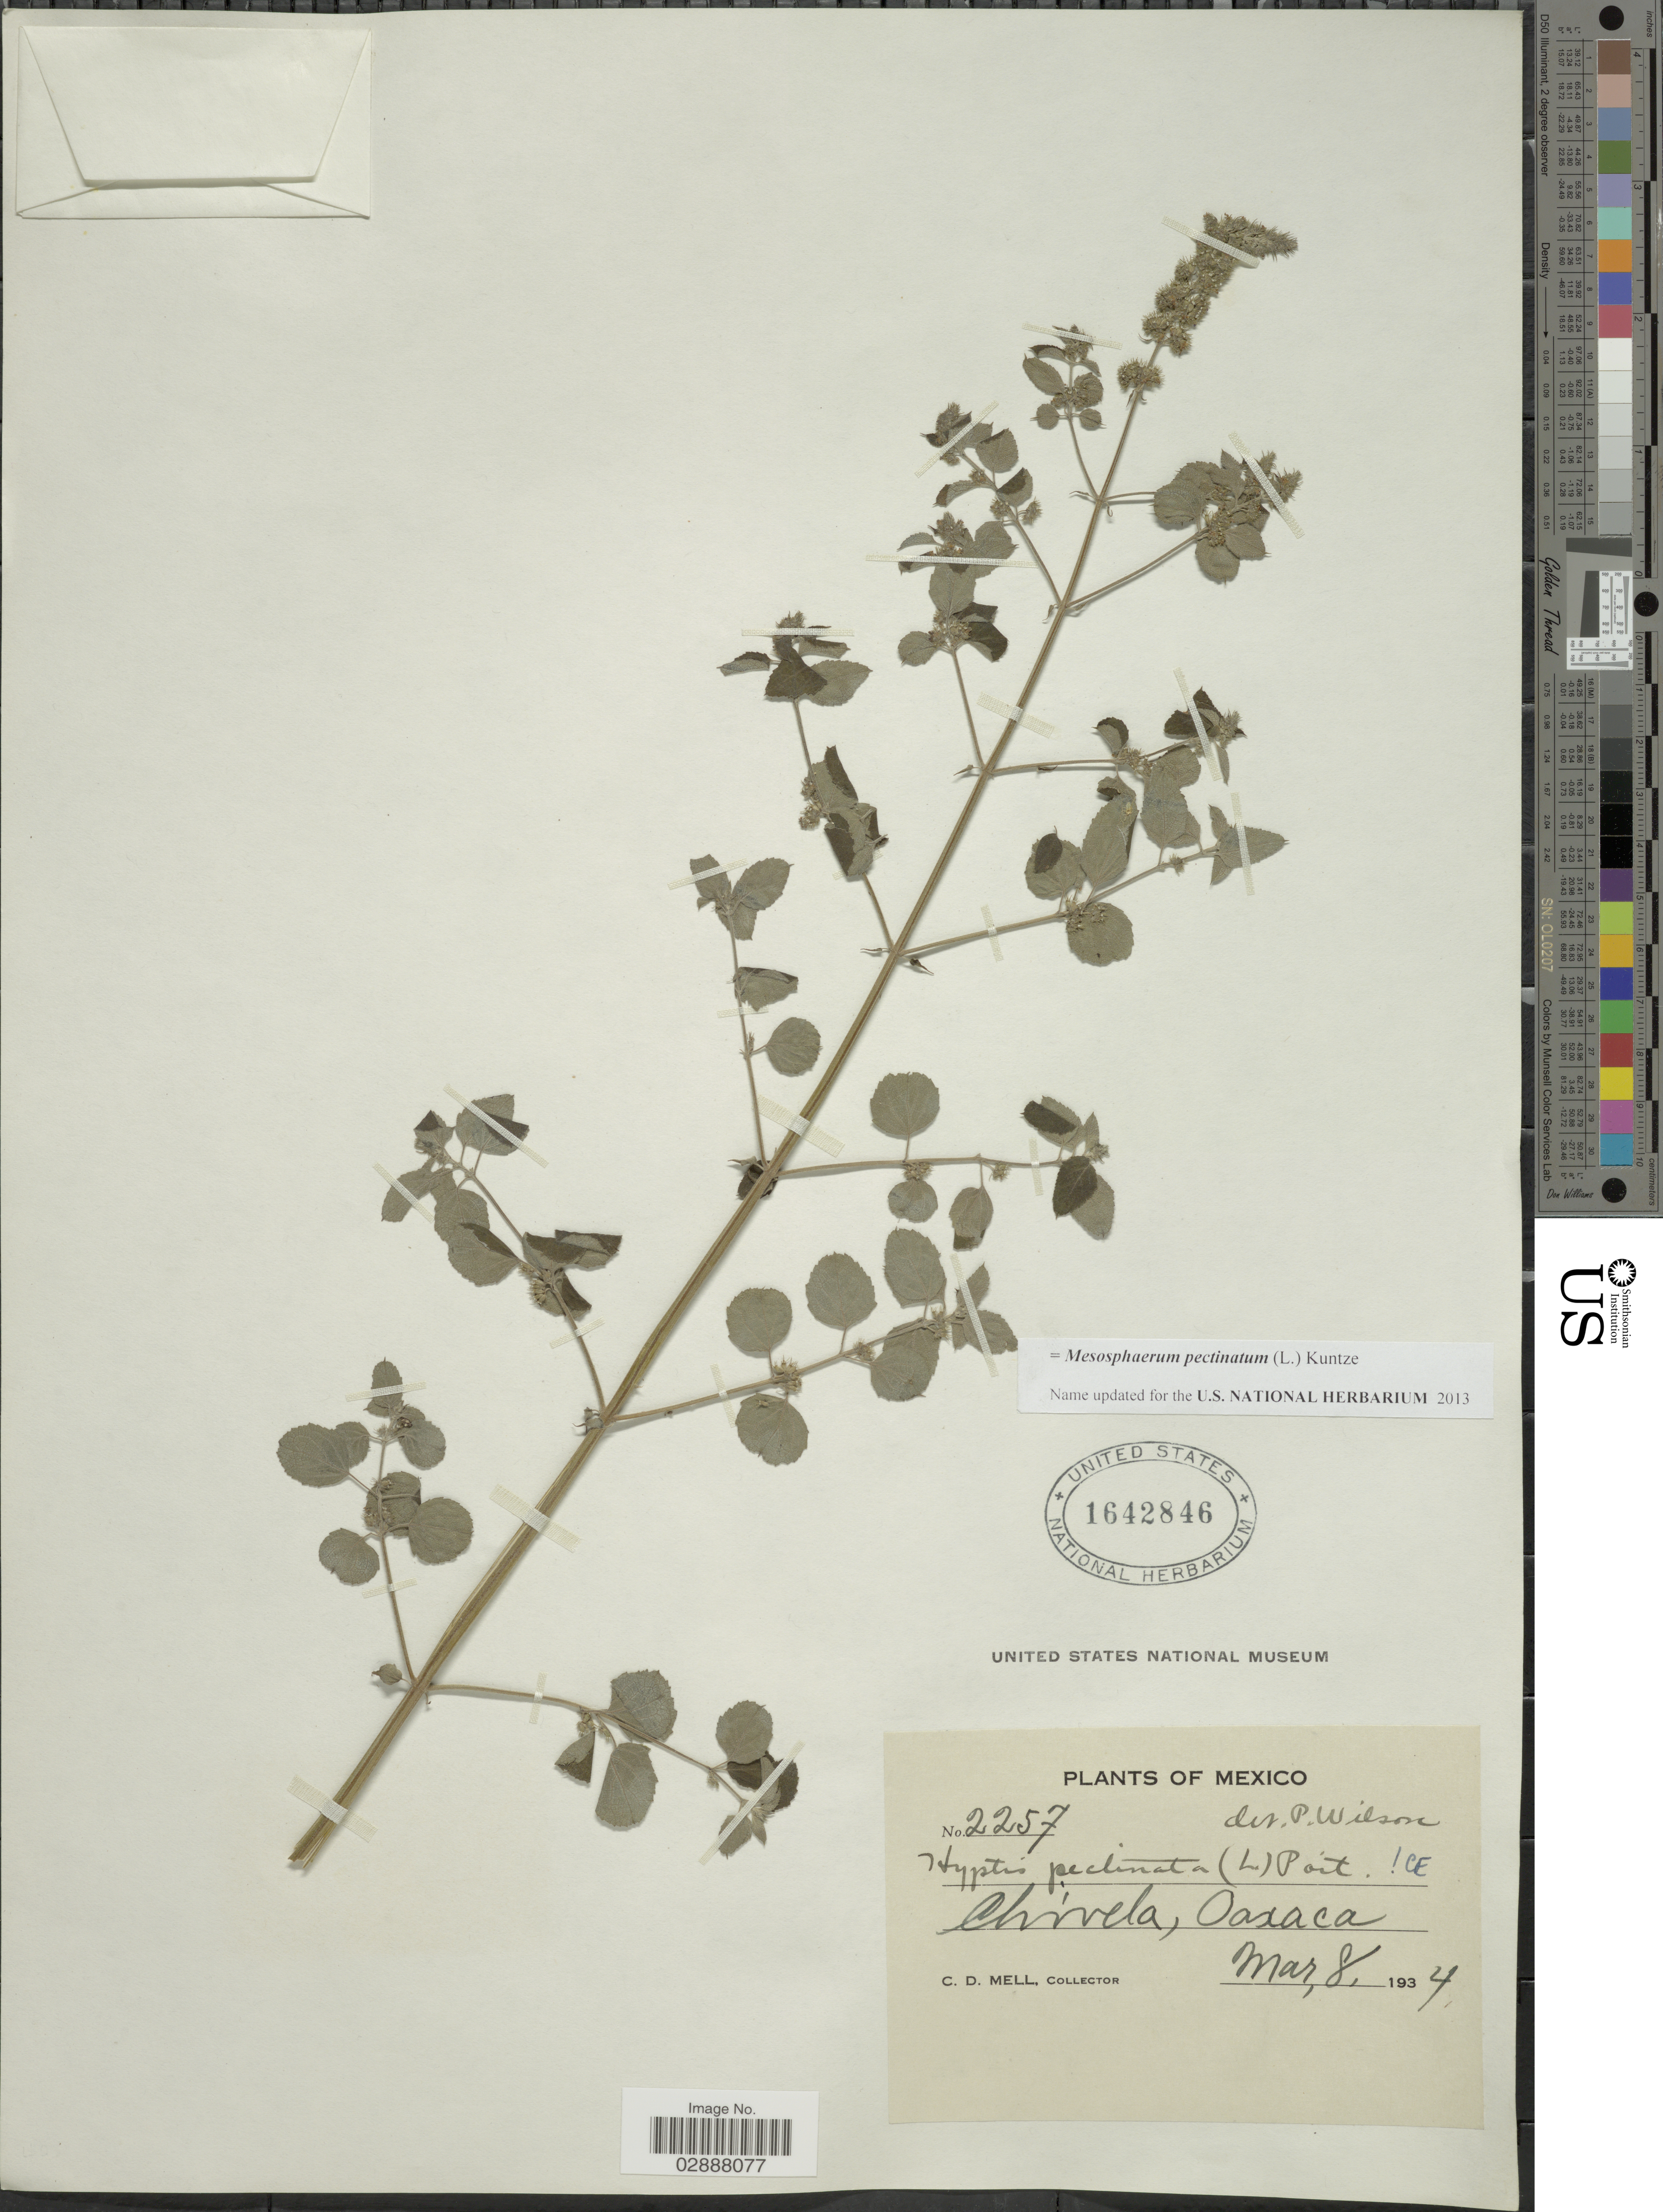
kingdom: Plantae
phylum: Tracheophyta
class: Magnoliopsida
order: Lamiales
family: Lamiaceae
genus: Mesosphaerum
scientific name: Mesosphaerum pectinatum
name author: (L.) Kuntze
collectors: C. D. Mell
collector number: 2257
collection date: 1934-03-08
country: Mexico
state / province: Oaxaca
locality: Chivela.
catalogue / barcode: US 1642846